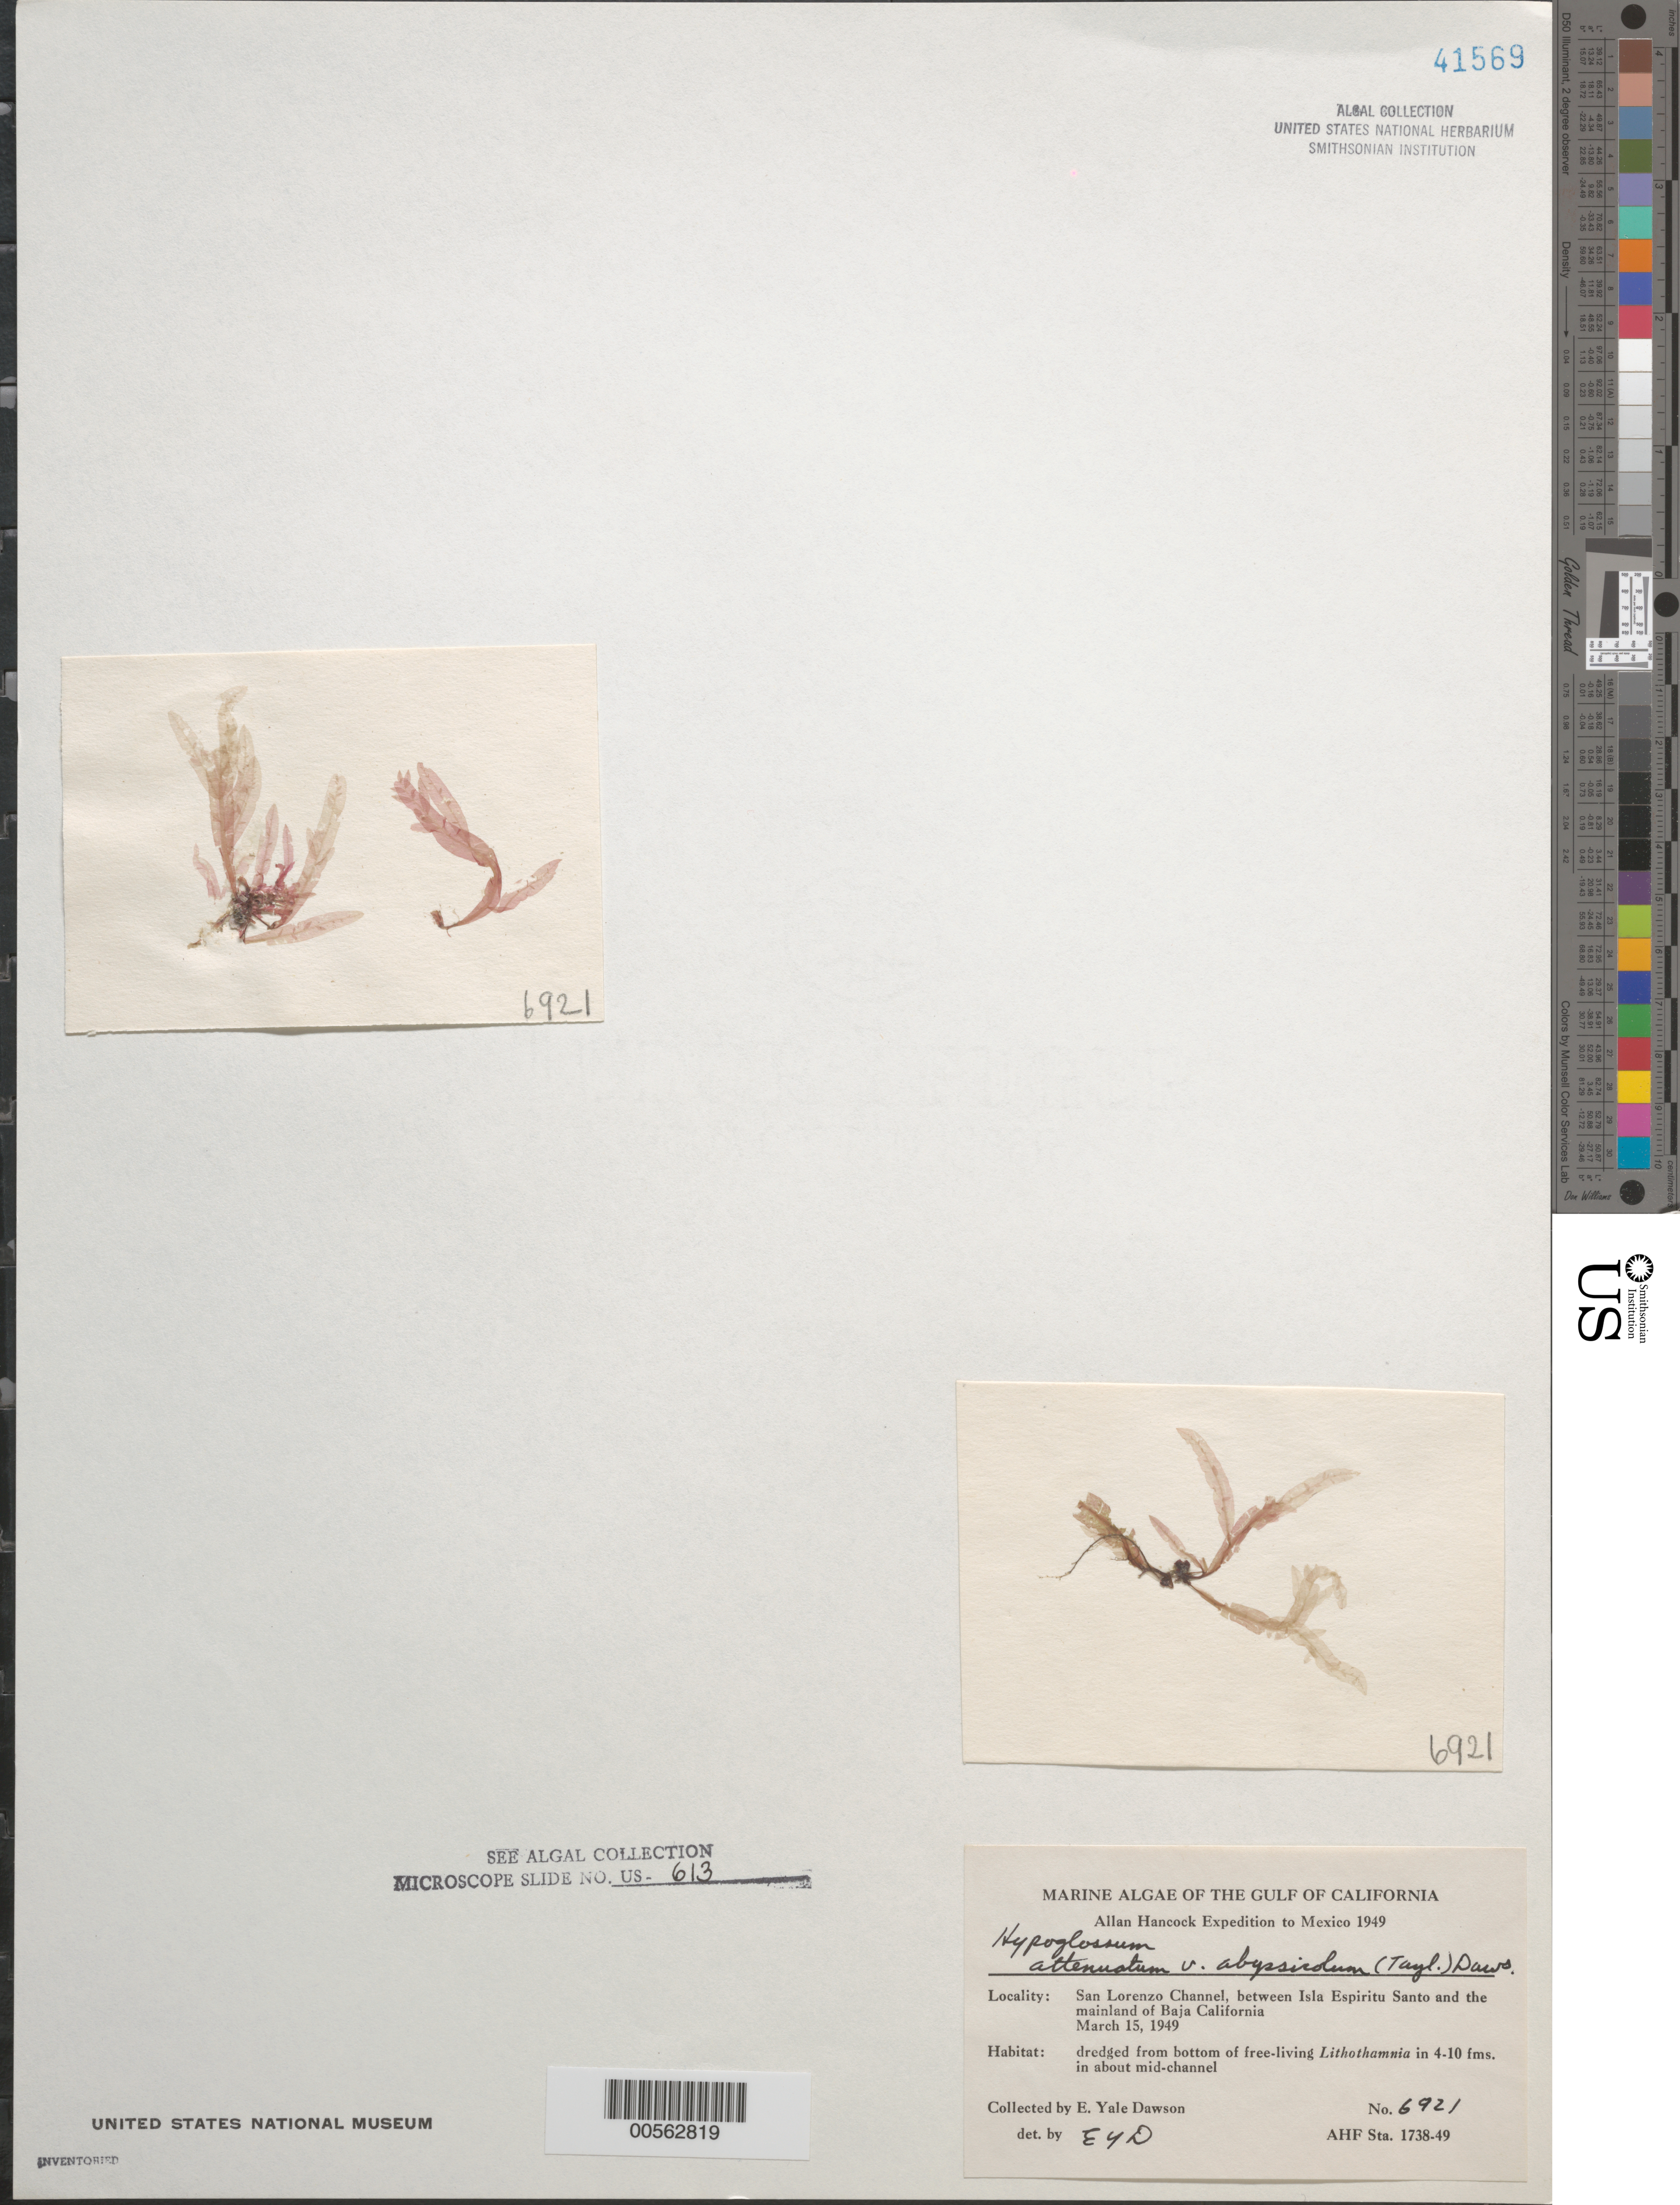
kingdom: Plantae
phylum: Rhodophyta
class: Florideophyceae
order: Ceramiales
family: Delesseriaceae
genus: Hypoglossum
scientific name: Hypoglossum attenuatum var. abyssicolum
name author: (W.R. Taylor) E.Y. Dawson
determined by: Dawson, E. Y.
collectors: E. Y. Dawson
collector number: EYD 6921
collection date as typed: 15 Mar 1949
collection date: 1949-03-15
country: Mexico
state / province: Baja California Sur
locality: San Lorenzo Channel, near Isla Espiritu Santo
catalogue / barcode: US 41569